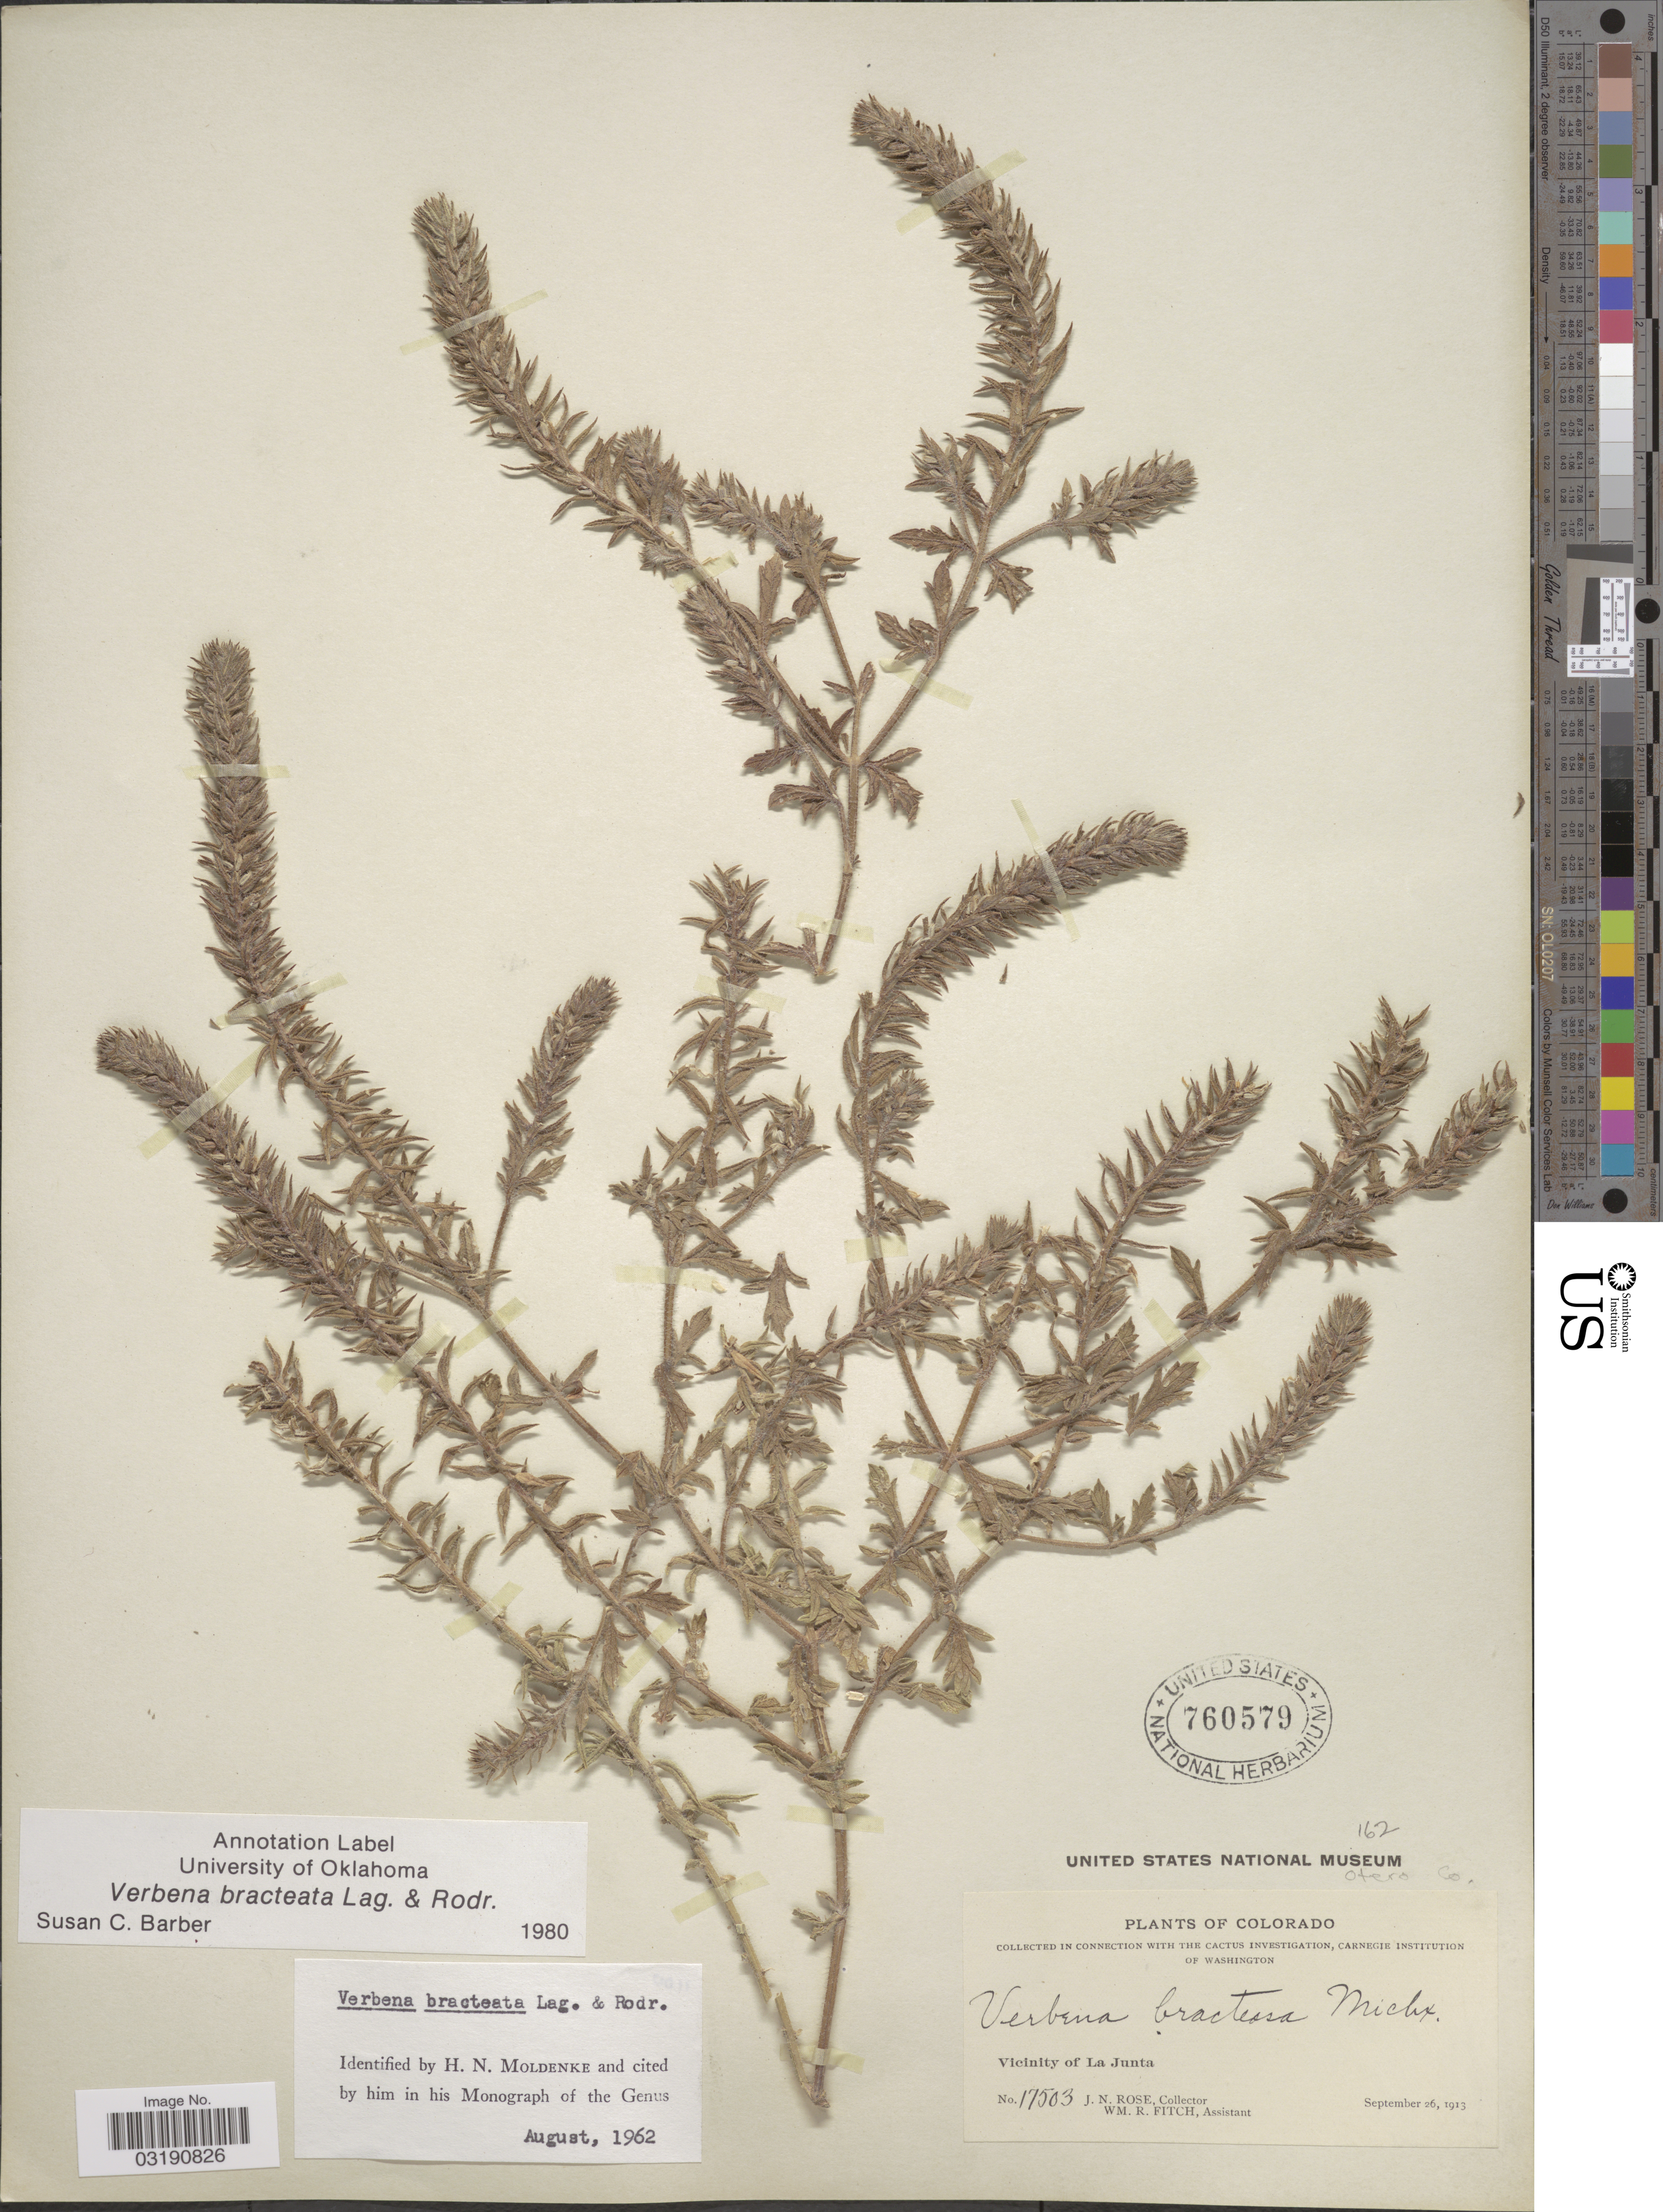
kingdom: Plantae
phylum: Tracheophyta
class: Magnoliopsida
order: Lamiales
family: Verbenaceae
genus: Verbena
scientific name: Verbena bracteata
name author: Cav. ex Lag. & Rodr.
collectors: J. N. Rose & W. R. Fitch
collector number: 17503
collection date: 1913-09-26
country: United States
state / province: Colorado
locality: Vicinity of La Junta. Otero Co.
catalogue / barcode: US 760579